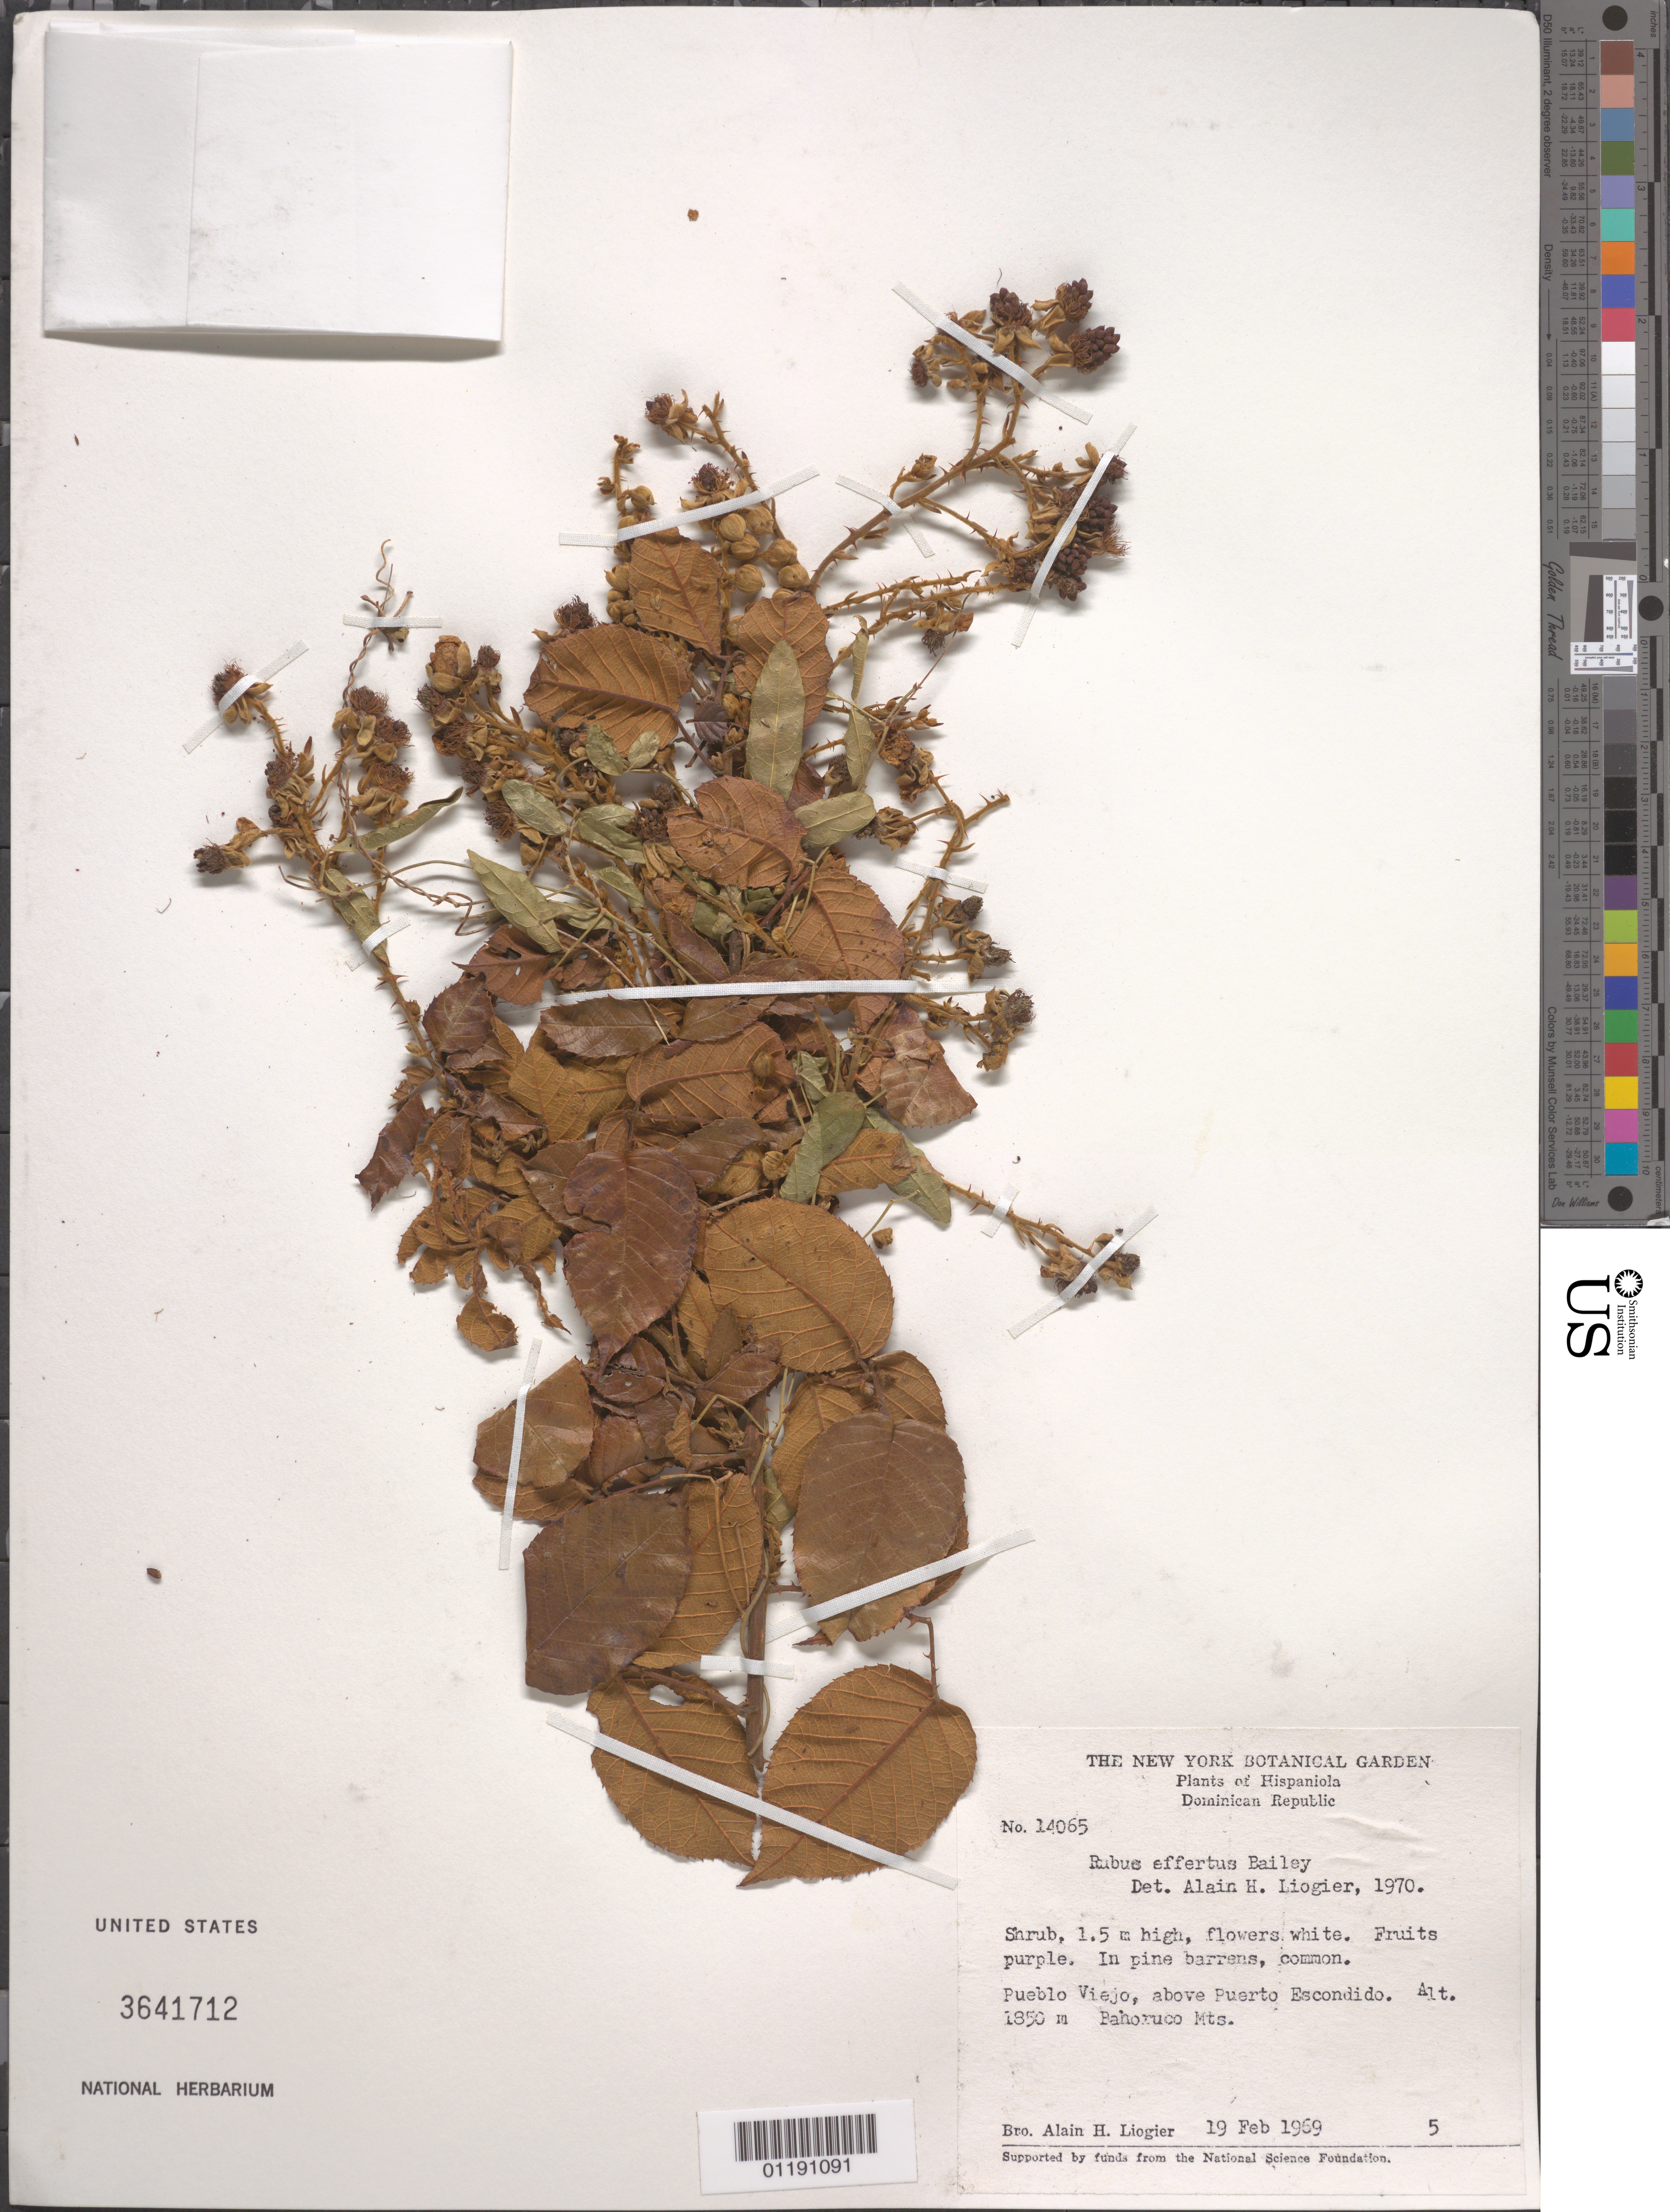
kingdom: Plantae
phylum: Tracheophyta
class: Magnoliopsida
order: Rosales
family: Rosaceae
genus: Rubus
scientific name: Rubus effertus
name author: L.H. Bailey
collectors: A. H. Liogier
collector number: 14065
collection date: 1969-02-19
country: Dominican Republic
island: Hispaniola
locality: Pueblo Viejo, above Puerto Escondido. Bahoruco Mts.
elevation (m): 1850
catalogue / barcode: US 3641712